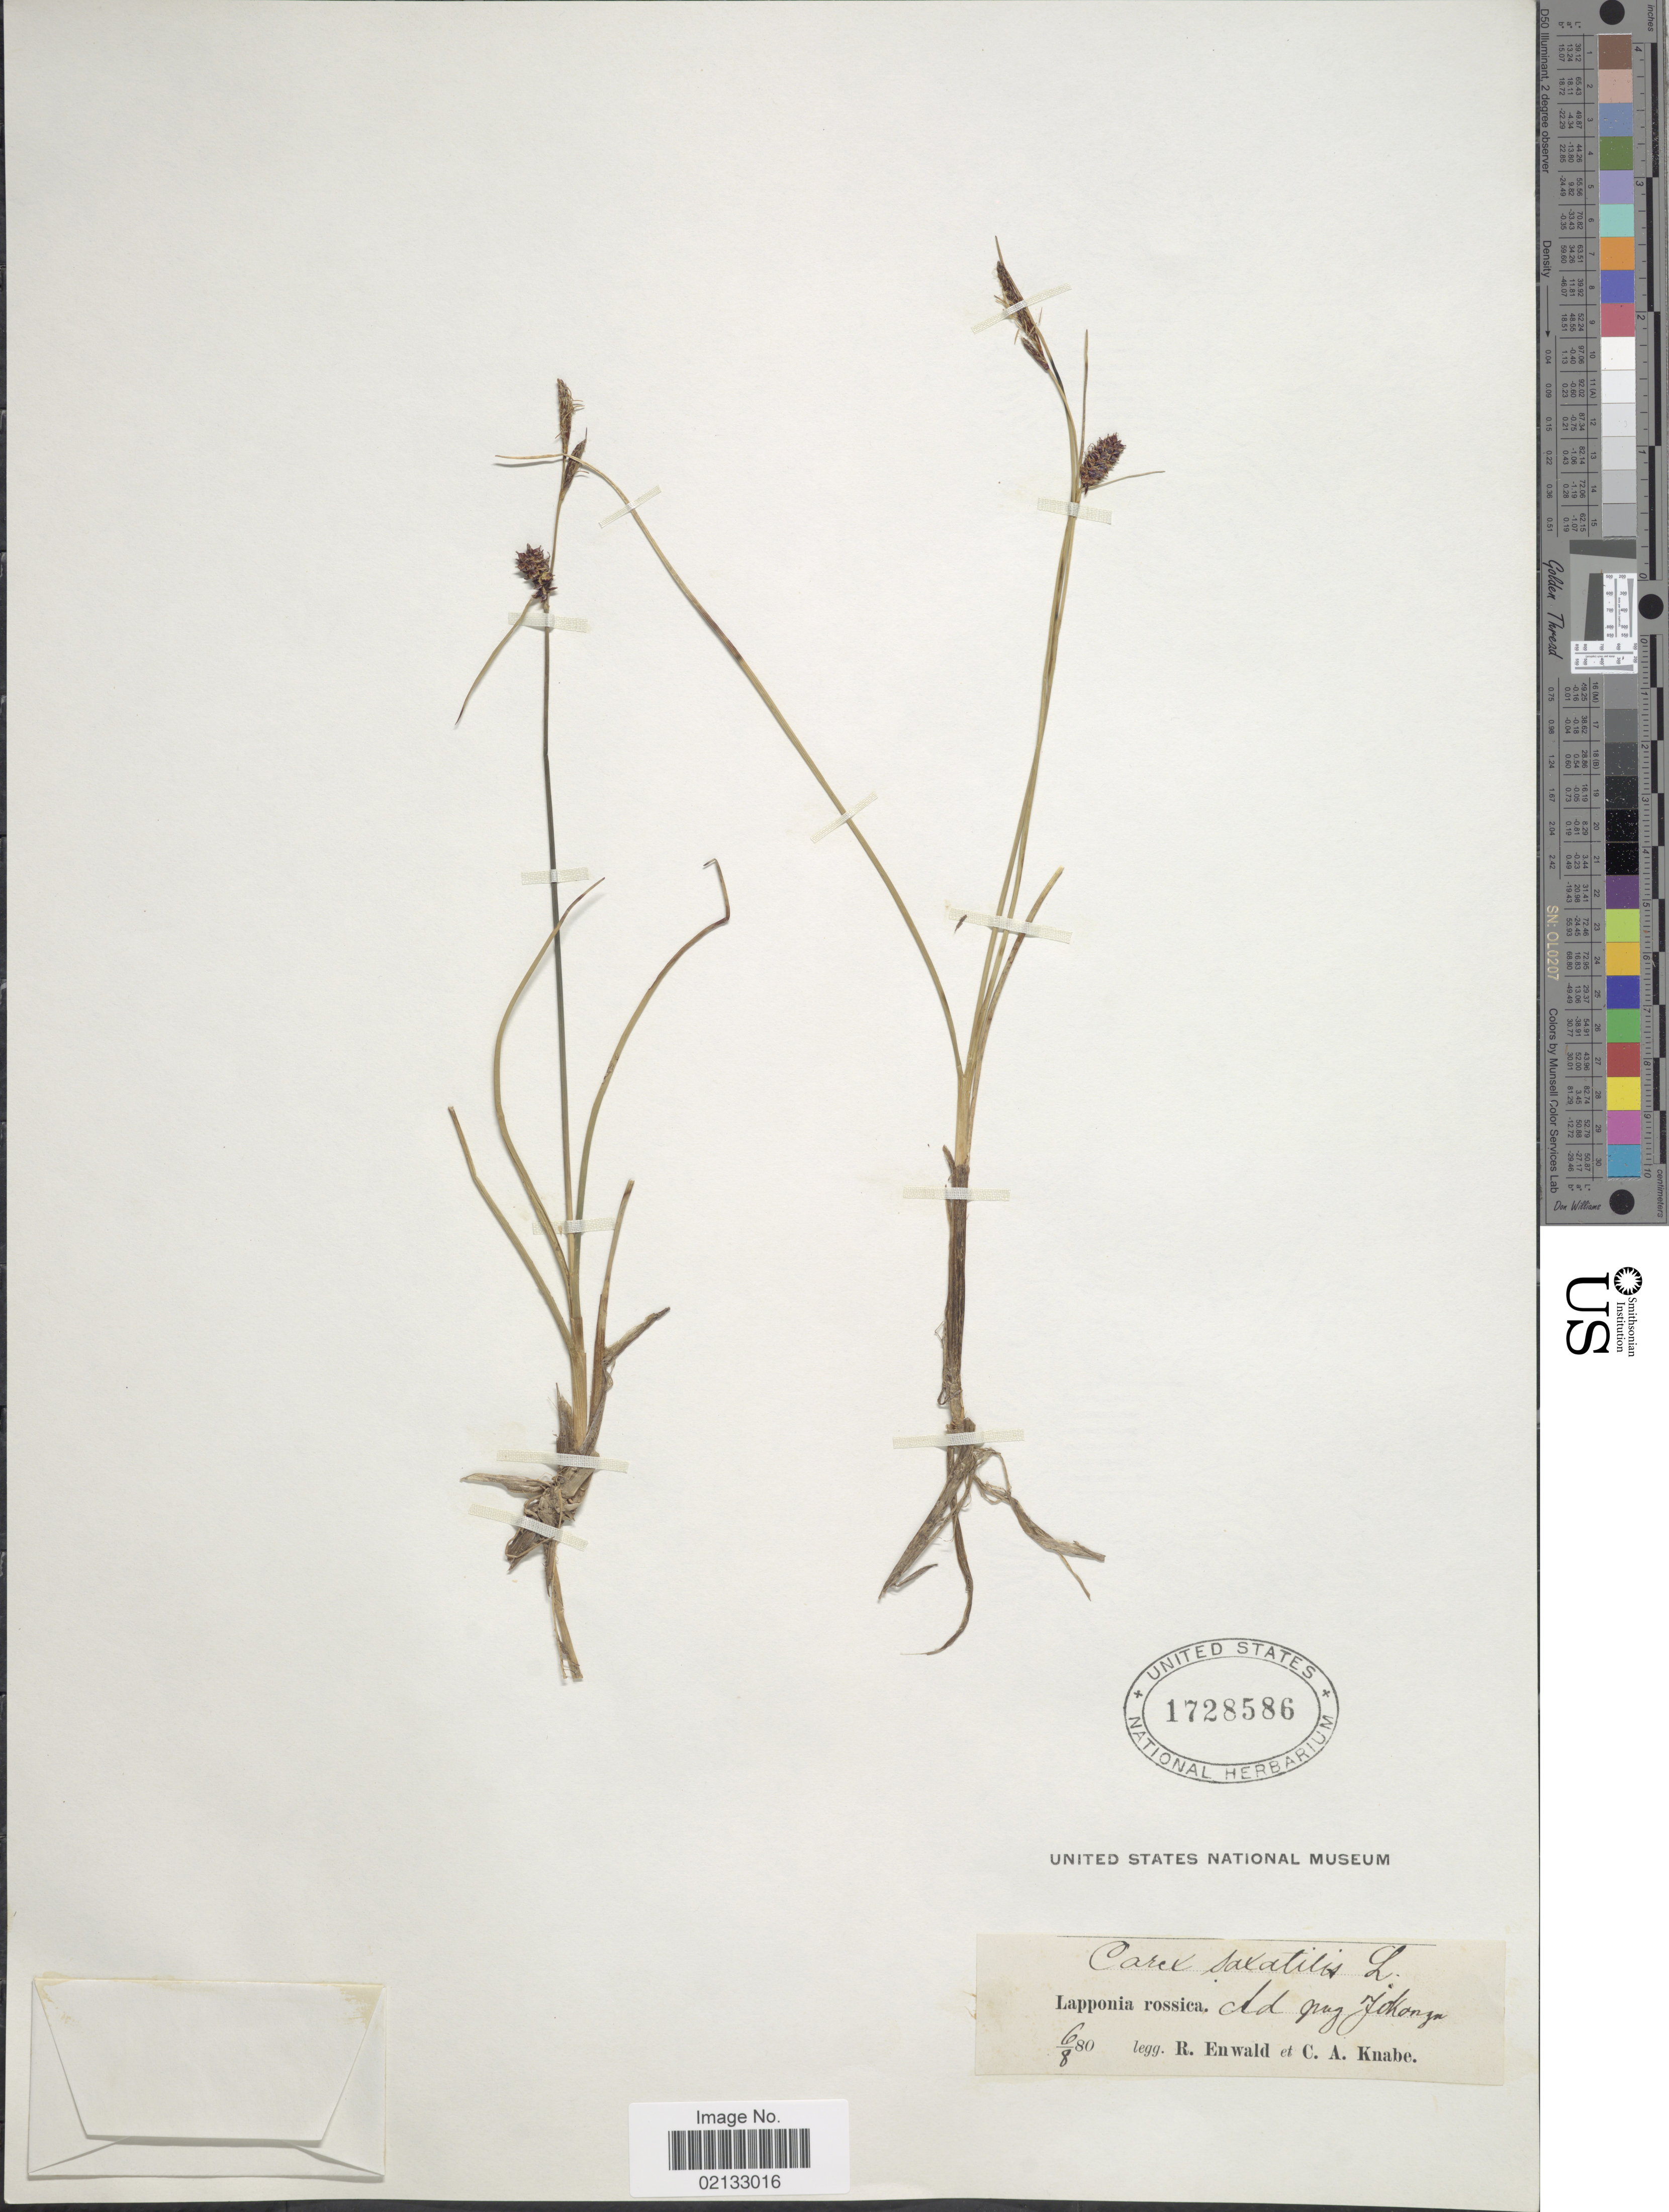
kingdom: Plantae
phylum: Tracheophyta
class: Liliopsida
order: Poales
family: Cyperaceae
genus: Carex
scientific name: Carex saxatilis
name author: L.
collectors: R. Enwald & C. Knabe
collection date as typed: Transcribed d/m/y: 6/8/80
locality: Lapponia rossica. Ad pag Jokonga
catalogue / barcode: US 1728586